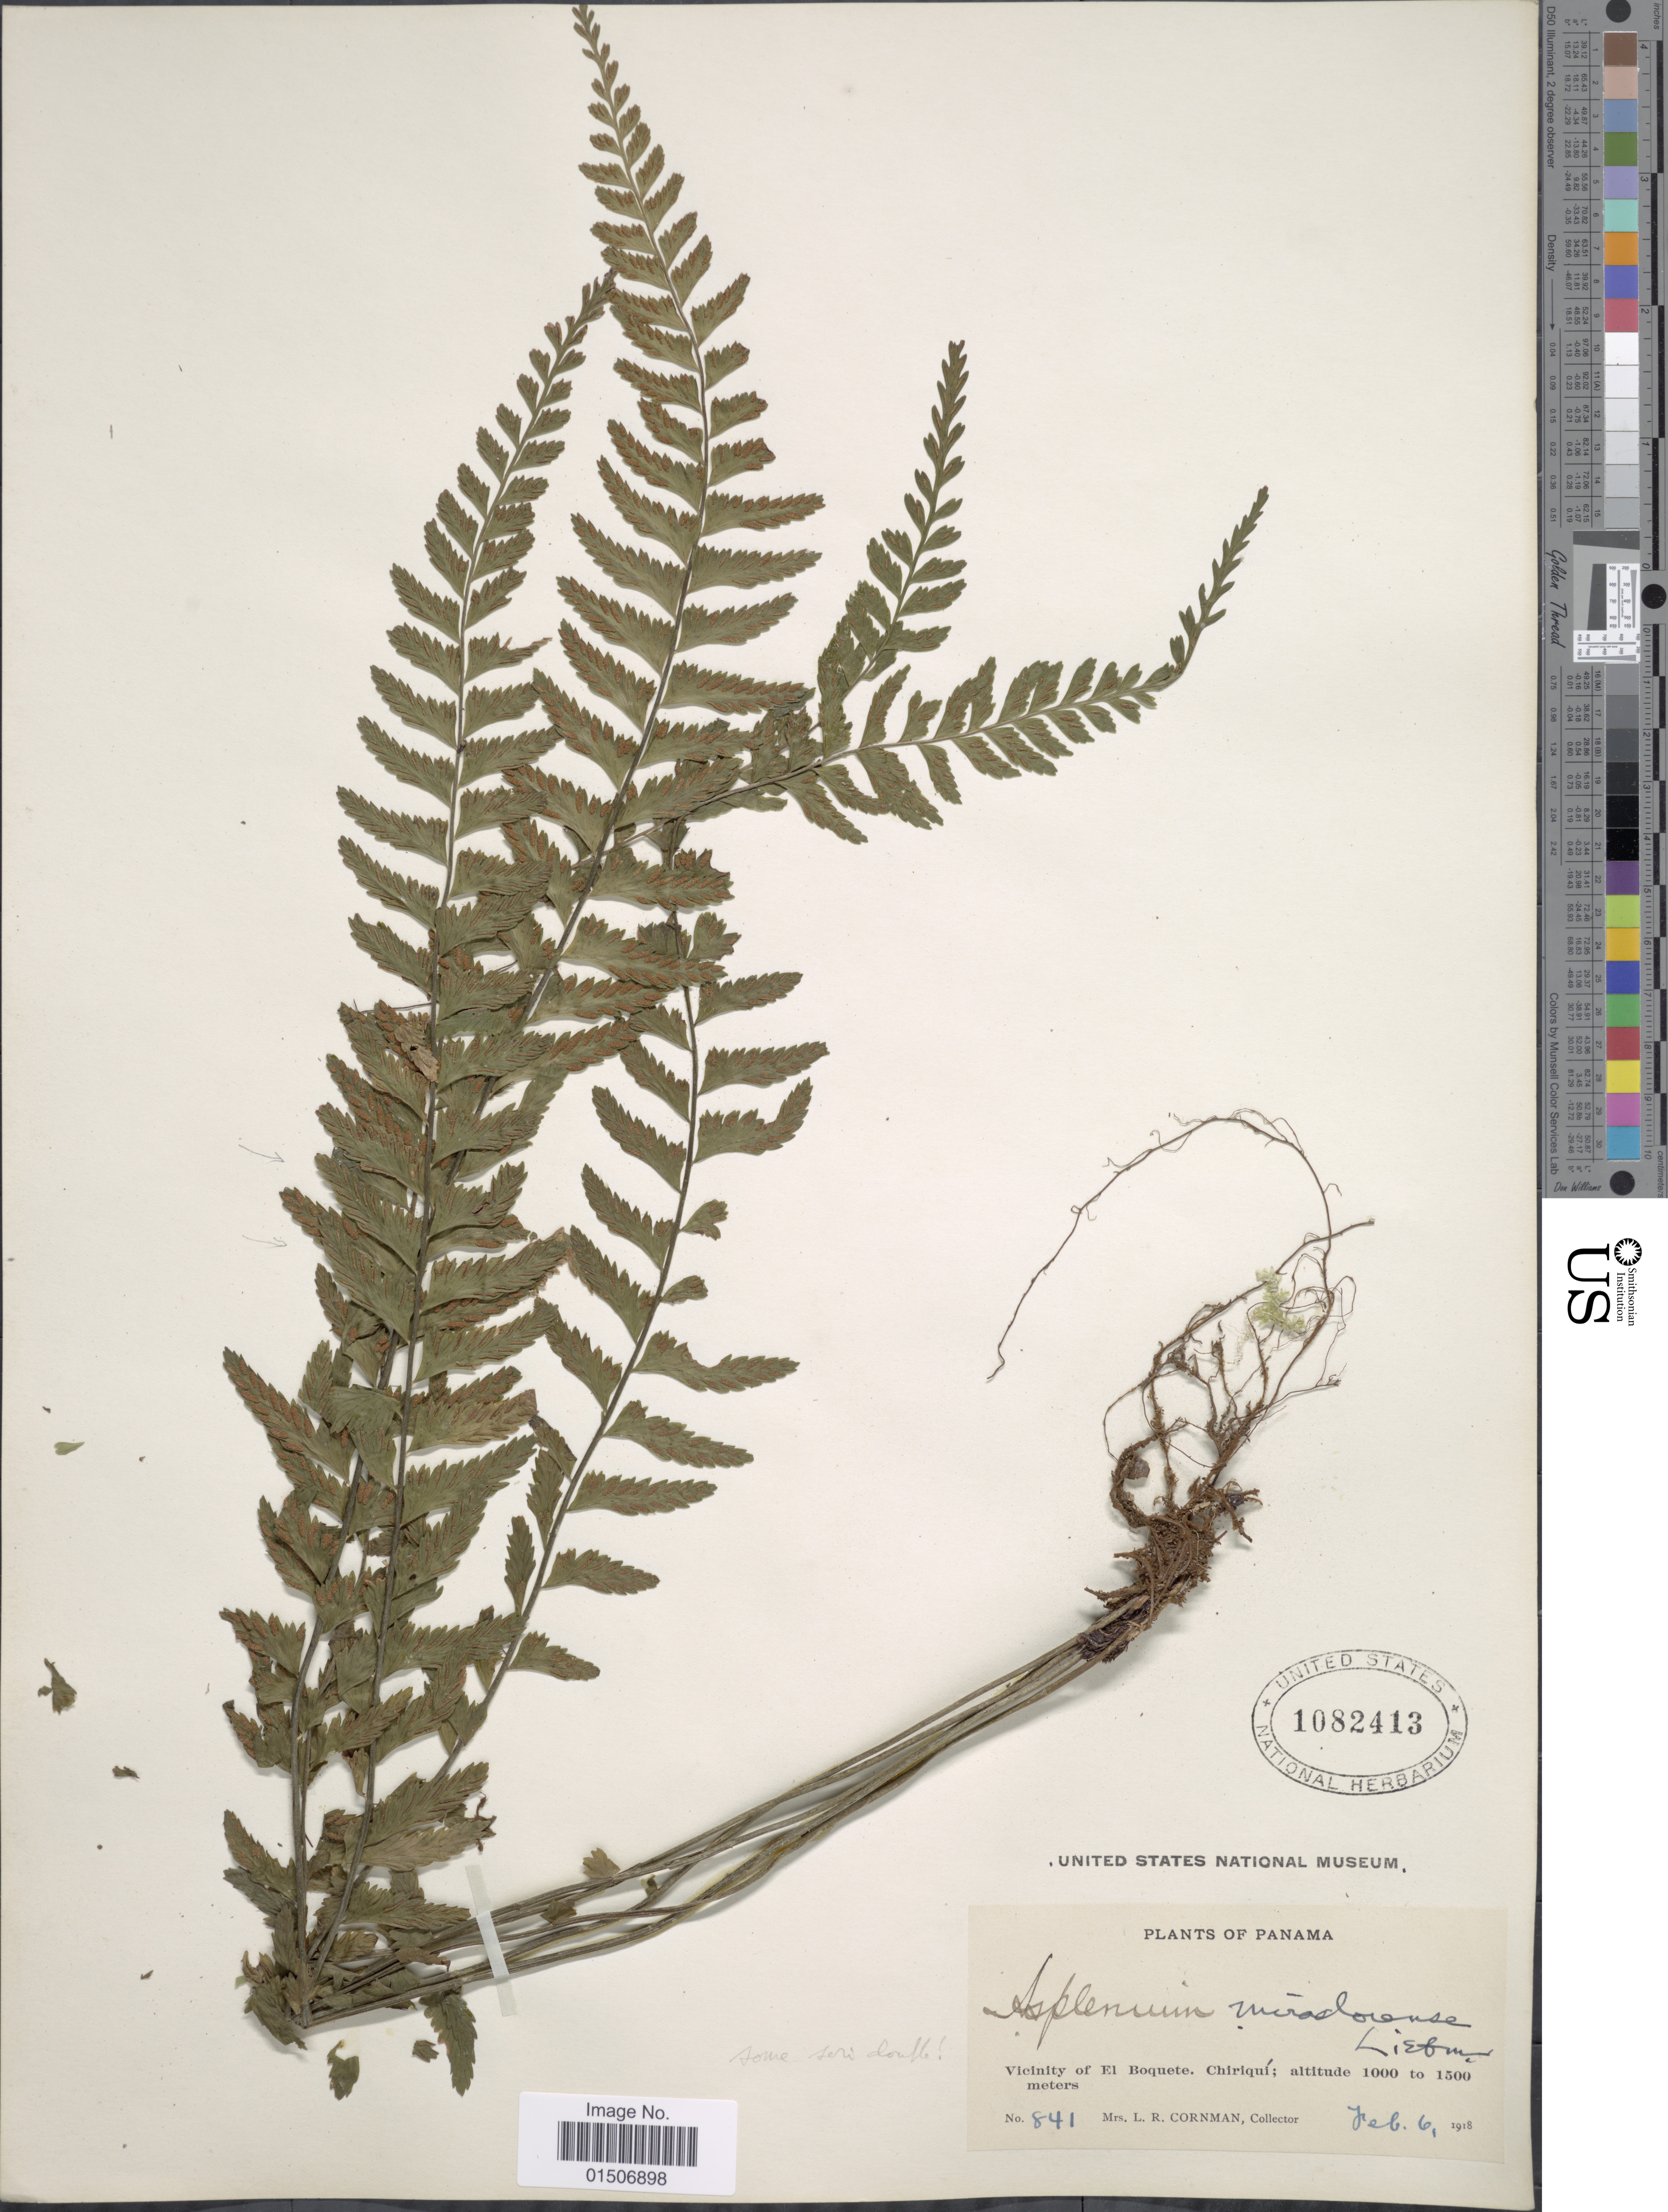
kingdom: Plantae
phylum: Tracheophyta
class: Polypodiopsida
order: Polypodiales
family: Aspleniaceae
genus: Asplenium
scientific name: Asplenium miradorense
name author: Liebm.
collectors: L. Cornman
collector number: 841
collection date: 1918-02-06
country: Panama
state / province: Chiriqui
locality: Vicinity of El Boquete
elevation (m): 1000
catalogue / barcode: US 1082413